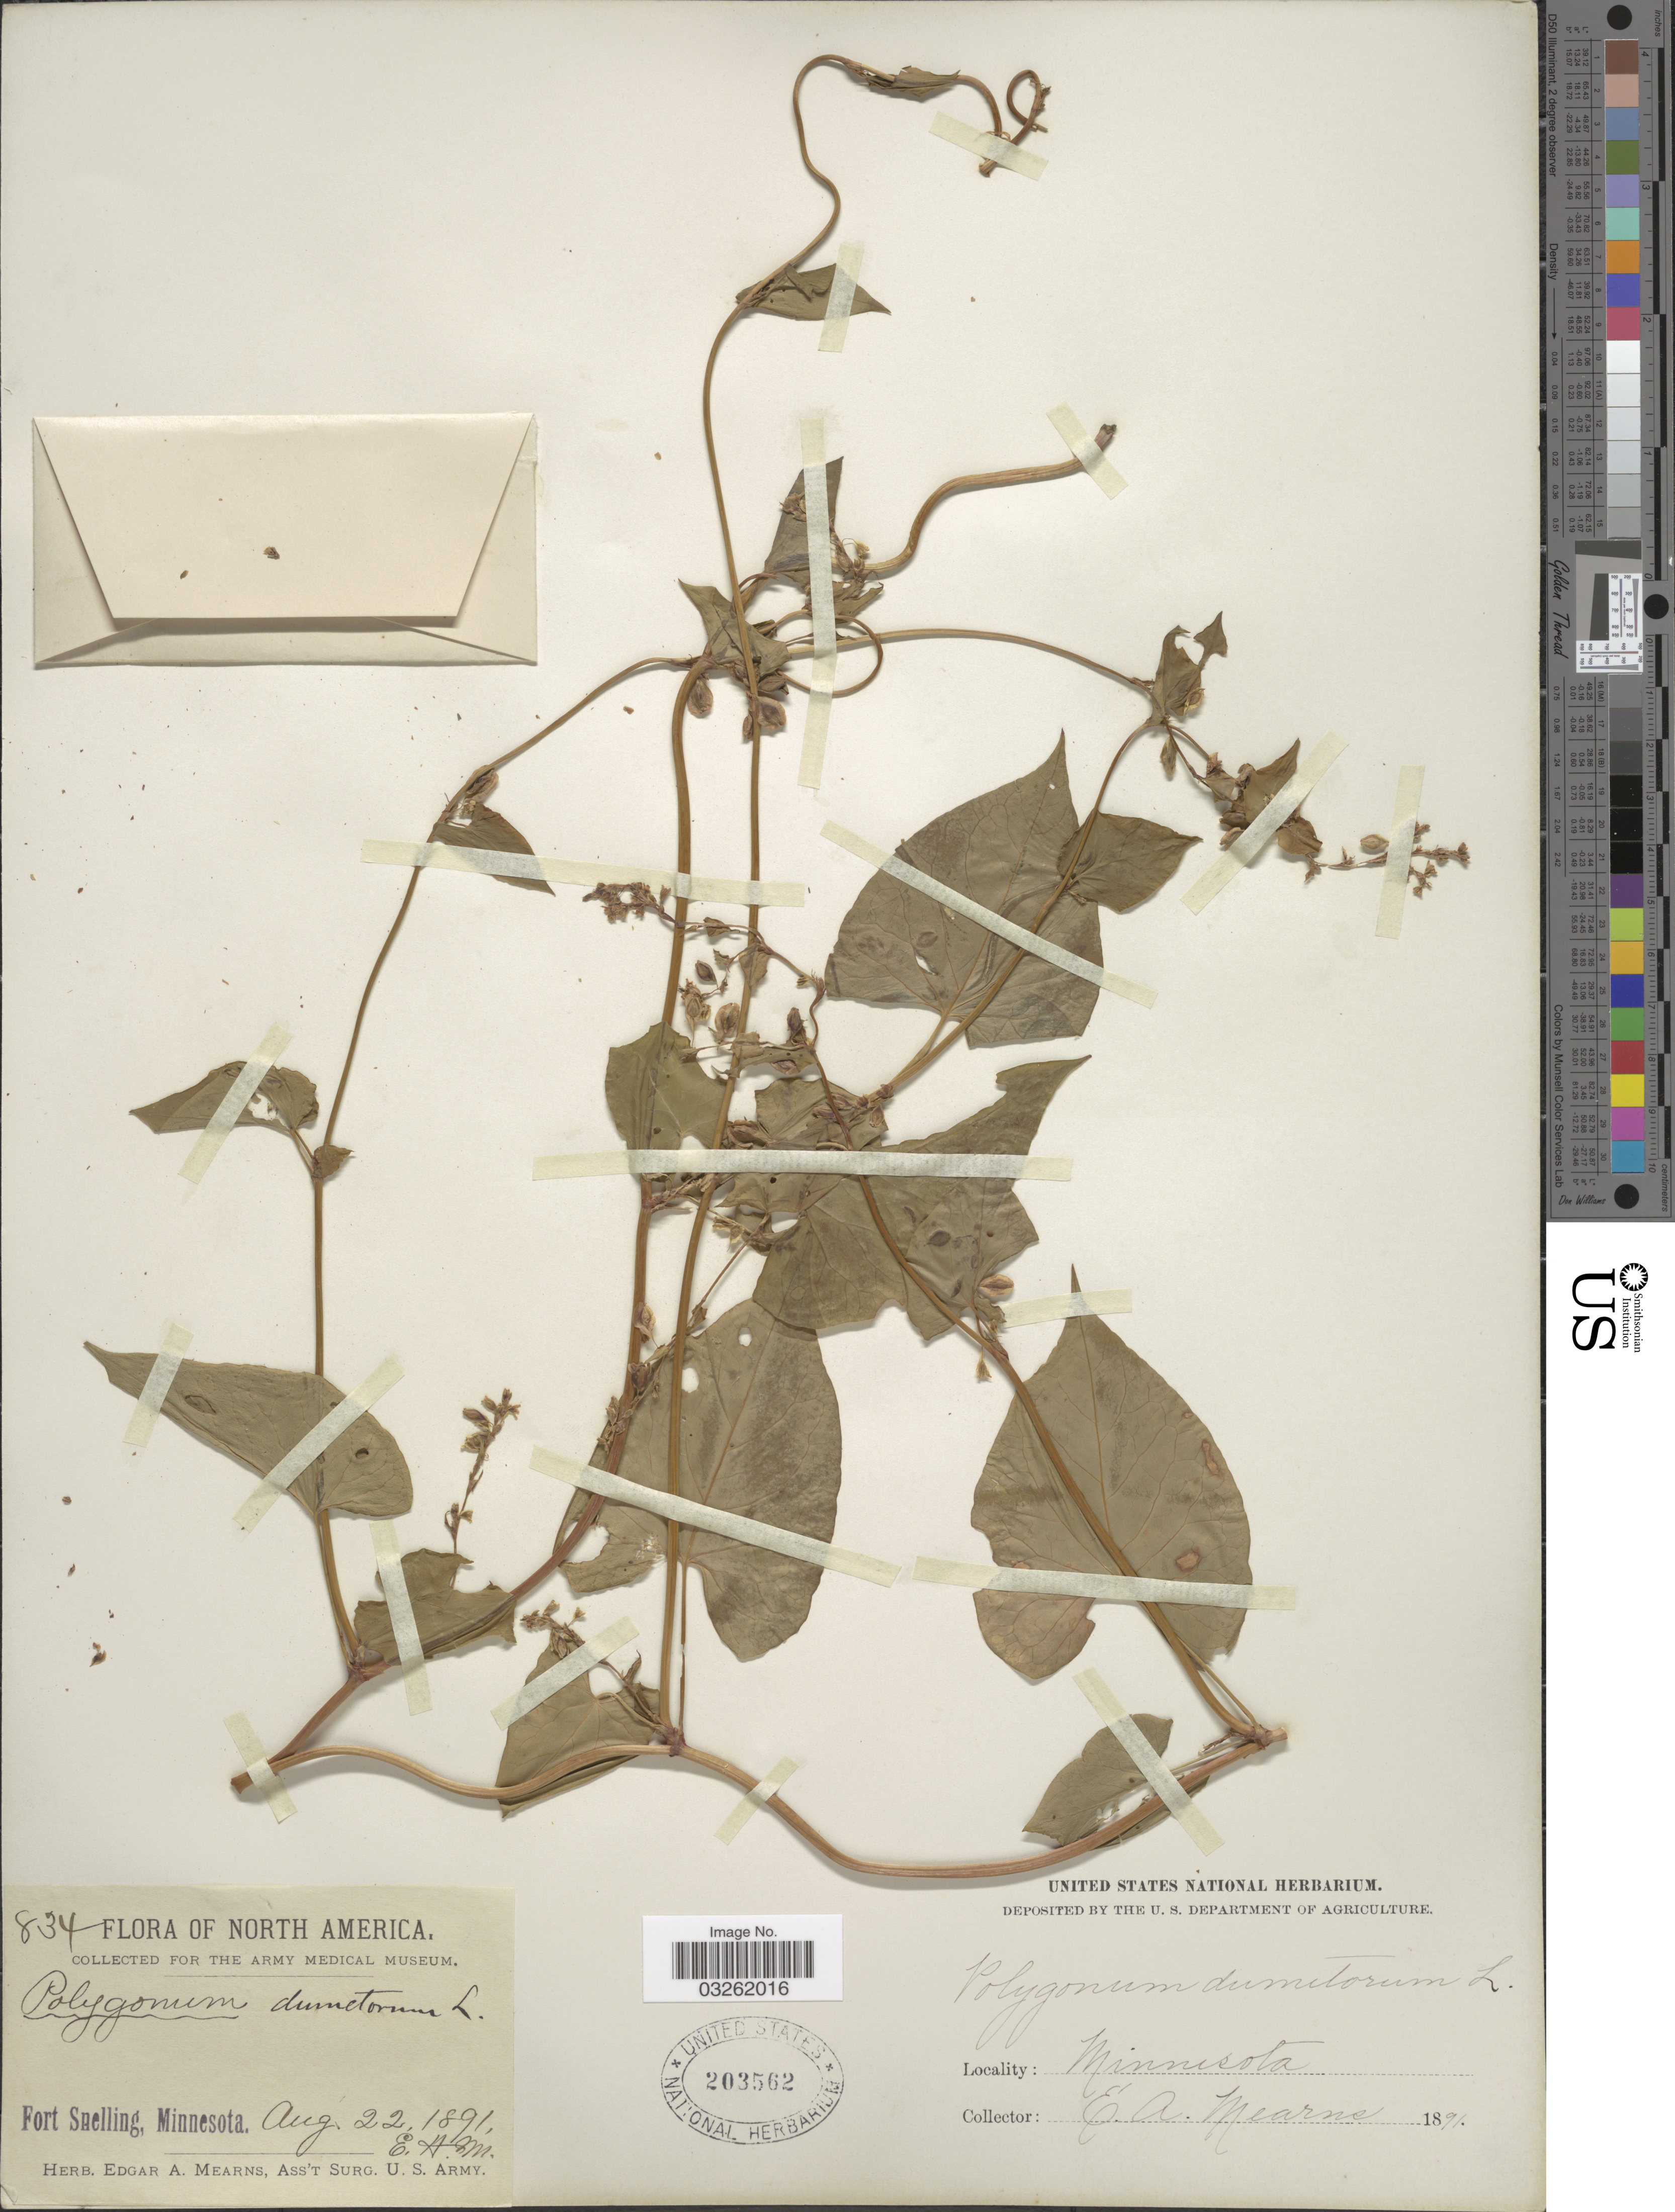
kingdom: Plantae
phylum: Tracheophyta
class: Magnoliopsida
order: Caryophyllales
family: Polygonaceae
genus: Fallopia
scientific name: Fallopia scandens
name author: (L.) Holub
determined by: Strong, Mark T., (BOT), Smithsonian Institution - National Museum of Natural History (UNITED STATES)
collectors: E. A. Mearns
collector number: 834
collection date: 1891-08-22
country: United States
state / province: Minnesota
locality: Fort Snelling.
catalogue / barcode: US 203562